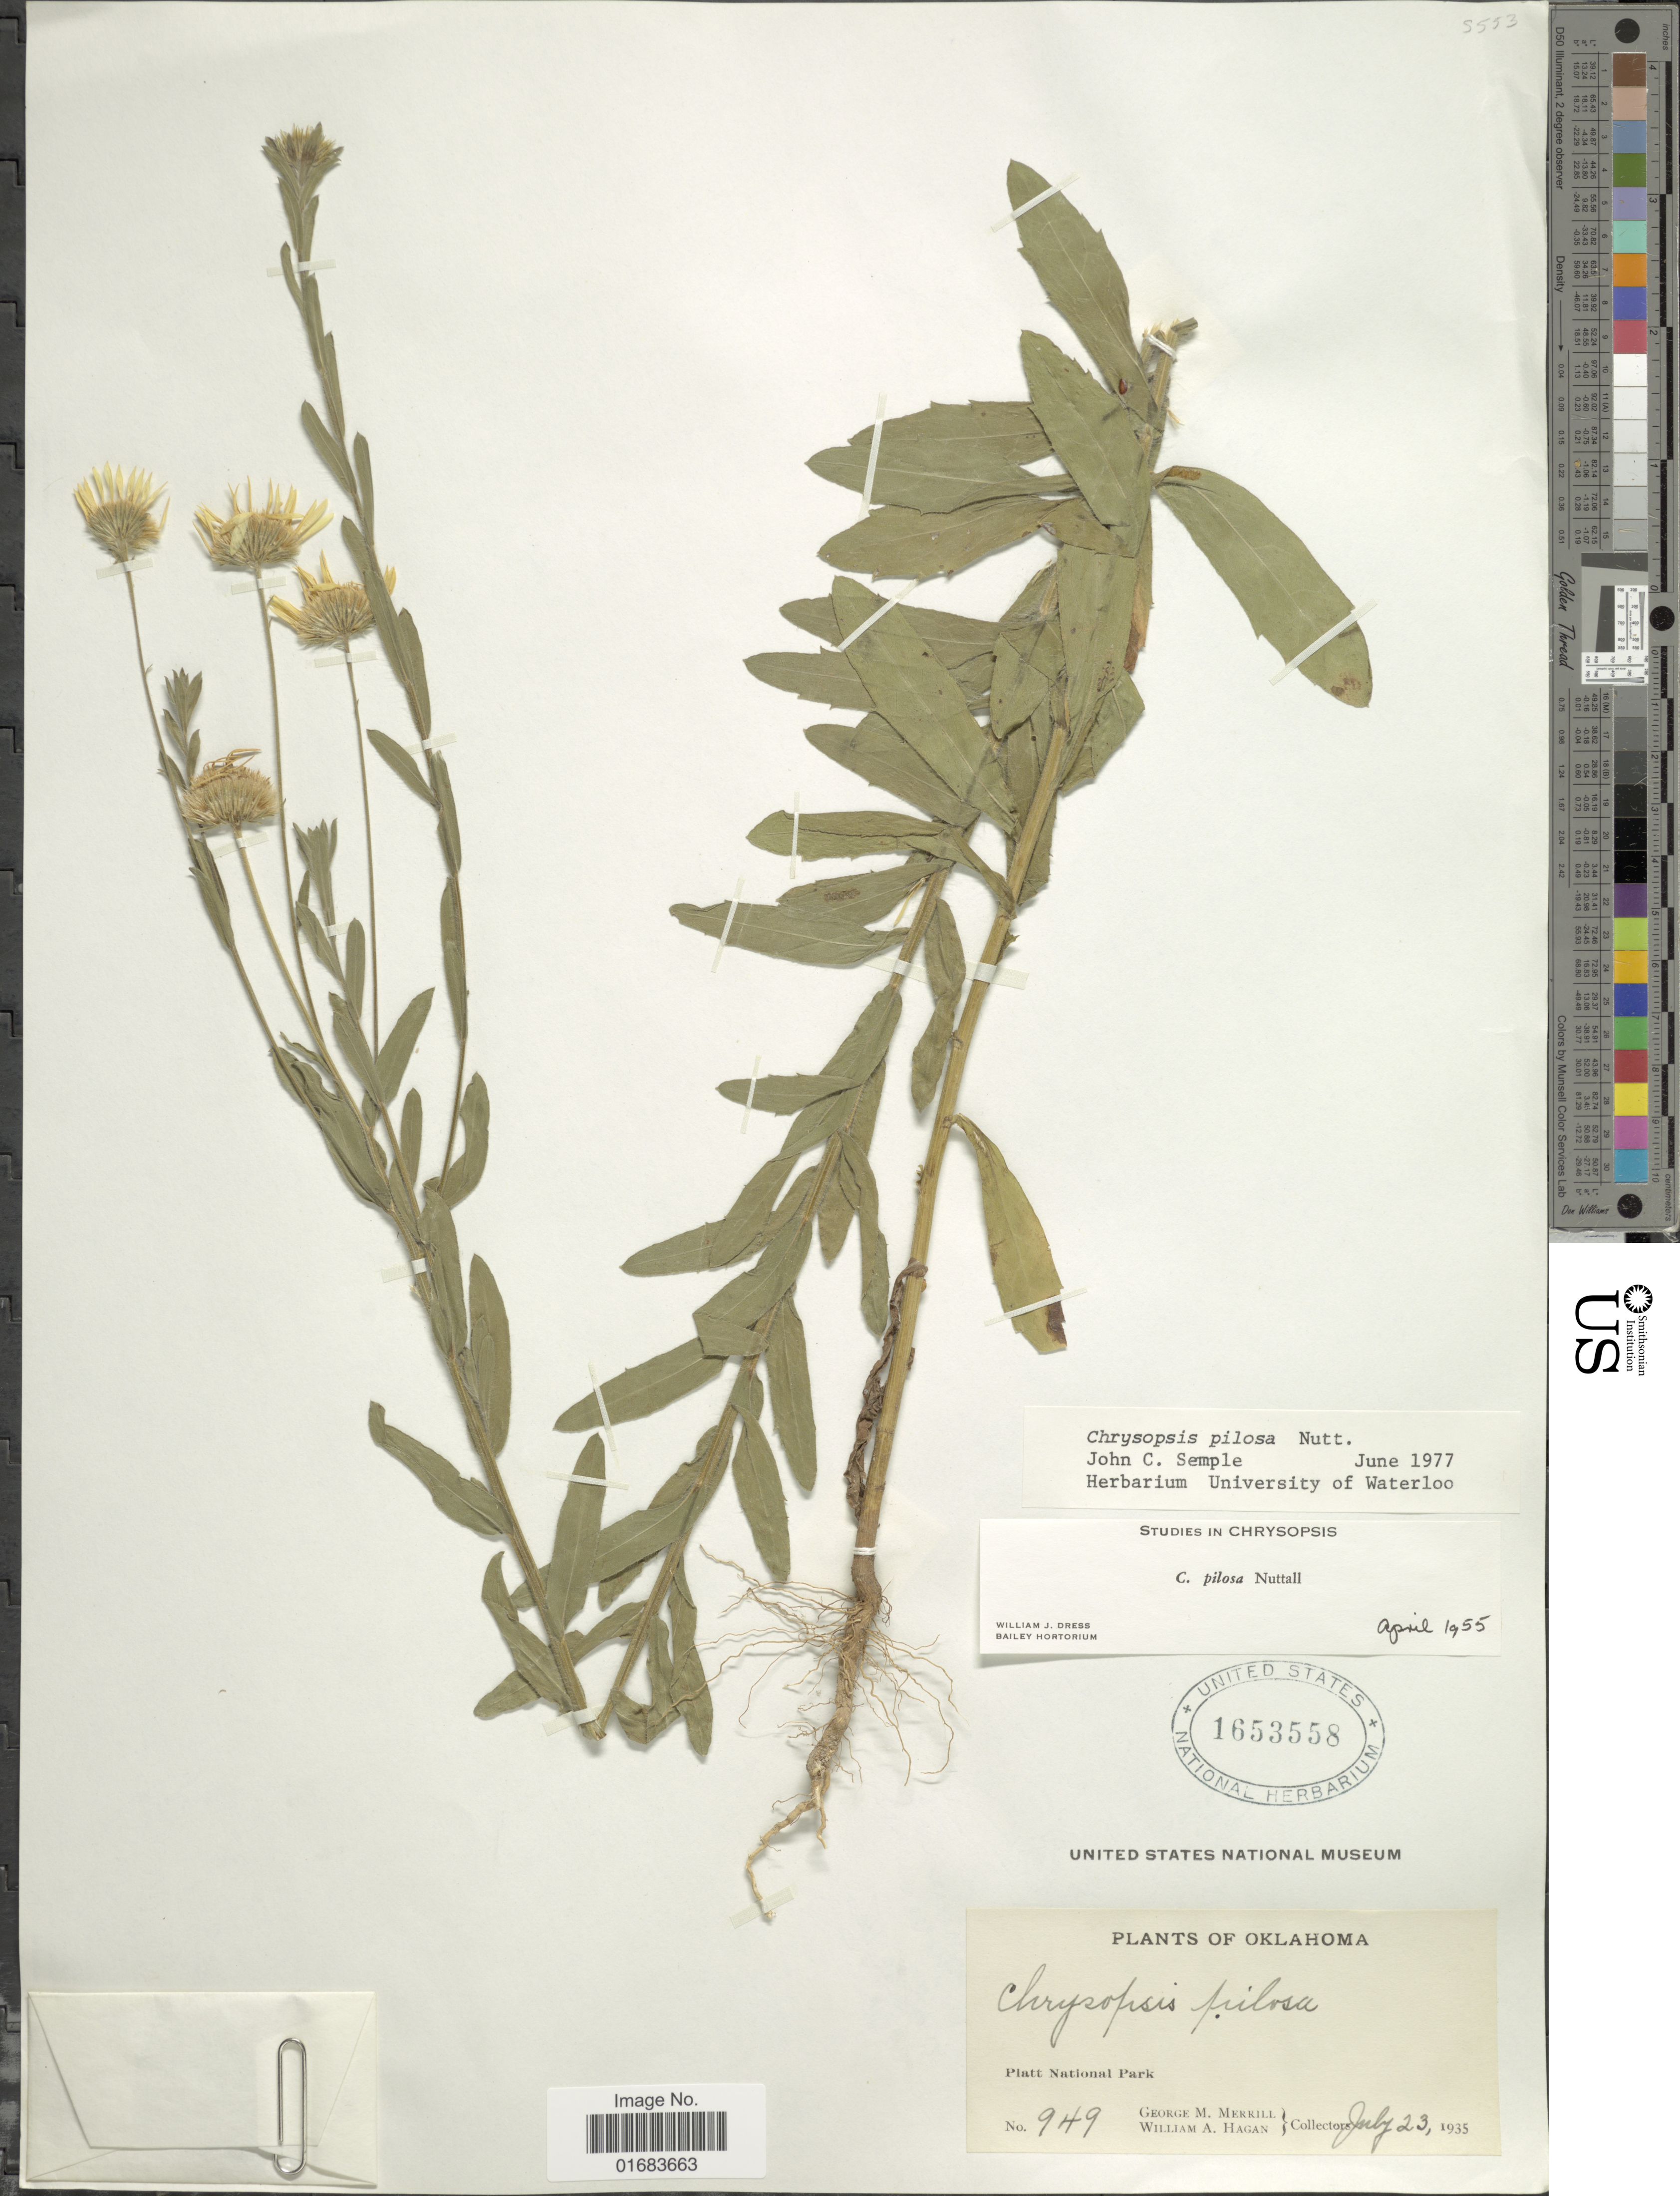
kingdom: Plantae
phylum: Tracheophyta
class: Magnoliopsida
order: Asterales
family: Asteraceae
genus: Chrysopsis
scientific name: Chrysopsis pilosa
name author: Nutt.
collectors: G. M. Merrill & W. Hagan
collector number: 949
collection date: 1935-07-23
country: United States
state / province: Oklahoma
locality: Platt National Park.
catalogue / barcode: US 1653558